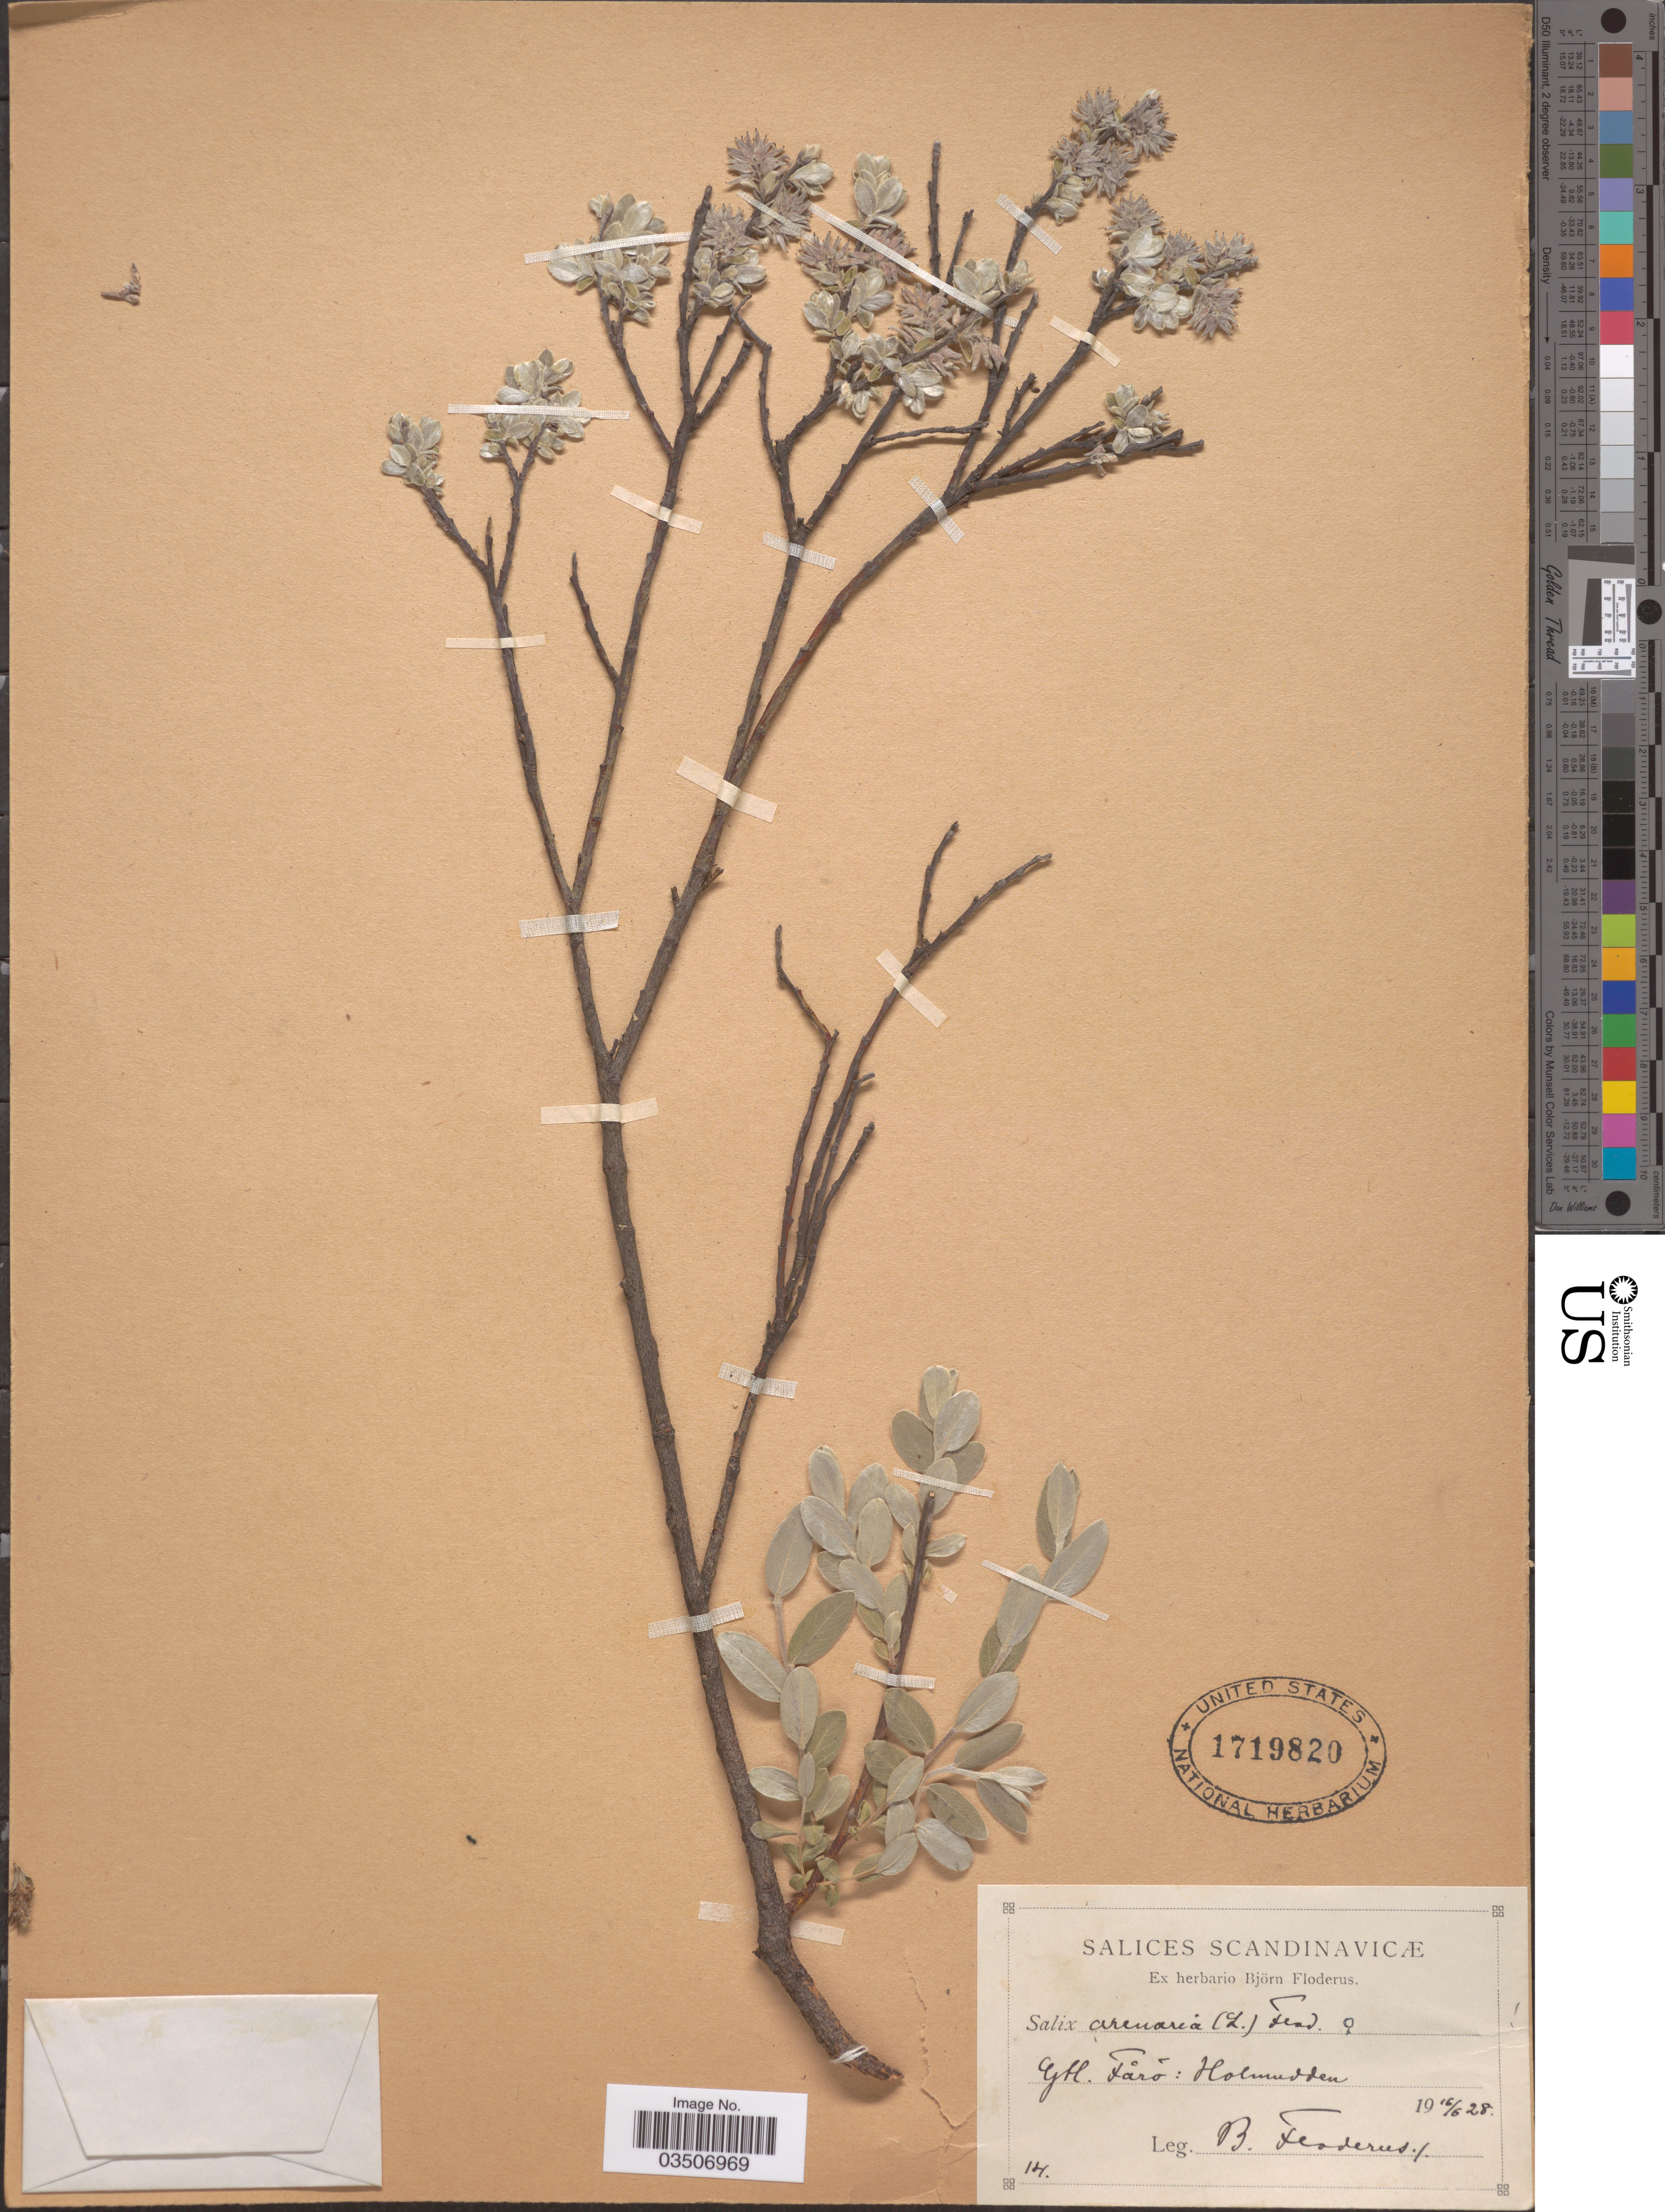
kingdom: Plantae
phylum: Tracheophyta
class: Magnoliopsida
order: Malpighiales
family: Salicaceae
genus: Salix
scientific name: Salix arenaria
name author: L.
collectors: B. G. O. Floderus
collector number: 14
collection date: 1928-06-16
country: Sweden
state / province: Gotland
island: Gotland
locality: Scandinavicæ. Fåro: Holmudden.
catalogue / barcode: US 1719820